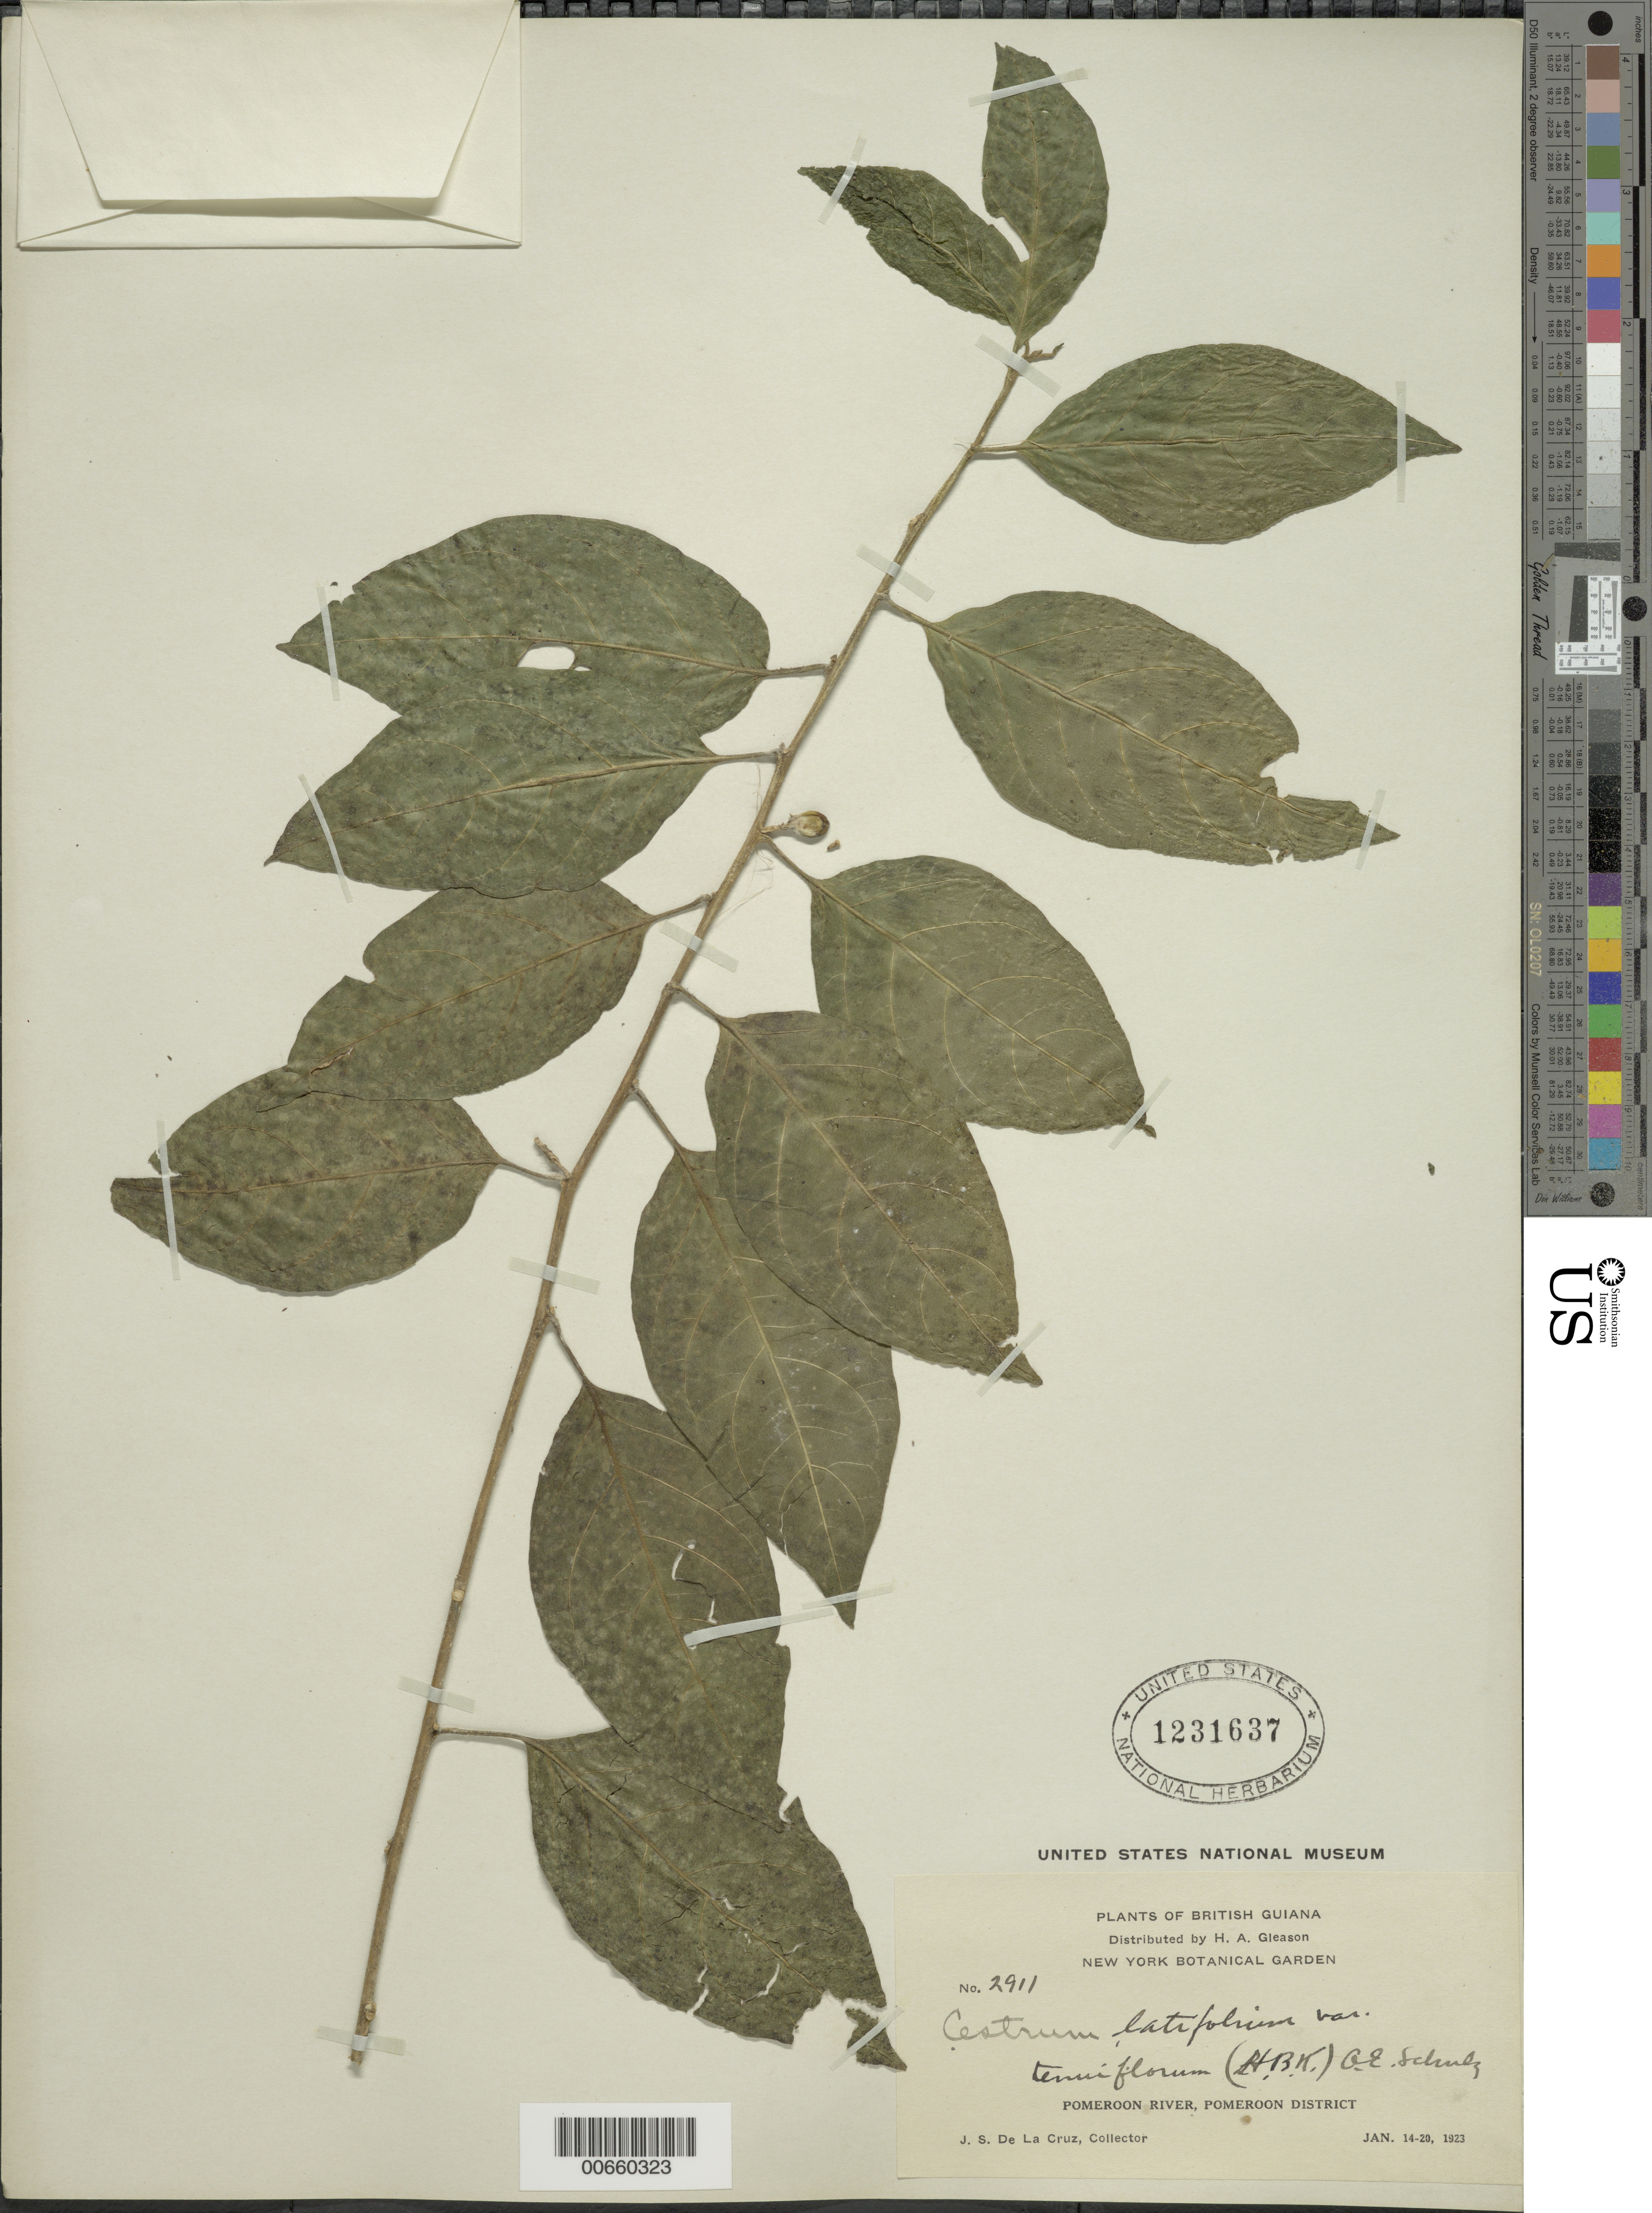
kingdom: Plantae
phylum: Tracheophyta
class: Magnoliopsida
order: Solanales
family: Solanaceae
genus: Cestrum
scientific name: Cestrum latifolium var. tenuiflorum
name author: (Kunth) O.E. Schulz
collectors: J. S. de la Cruz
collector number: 2911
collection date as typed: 14-Jan-23 to 20-Jan-23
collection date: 1923-01-14/1923-01-20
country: Guyana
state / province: Pomeroon-Supenaam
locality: Pomeroon R.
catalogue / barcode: US 1231637